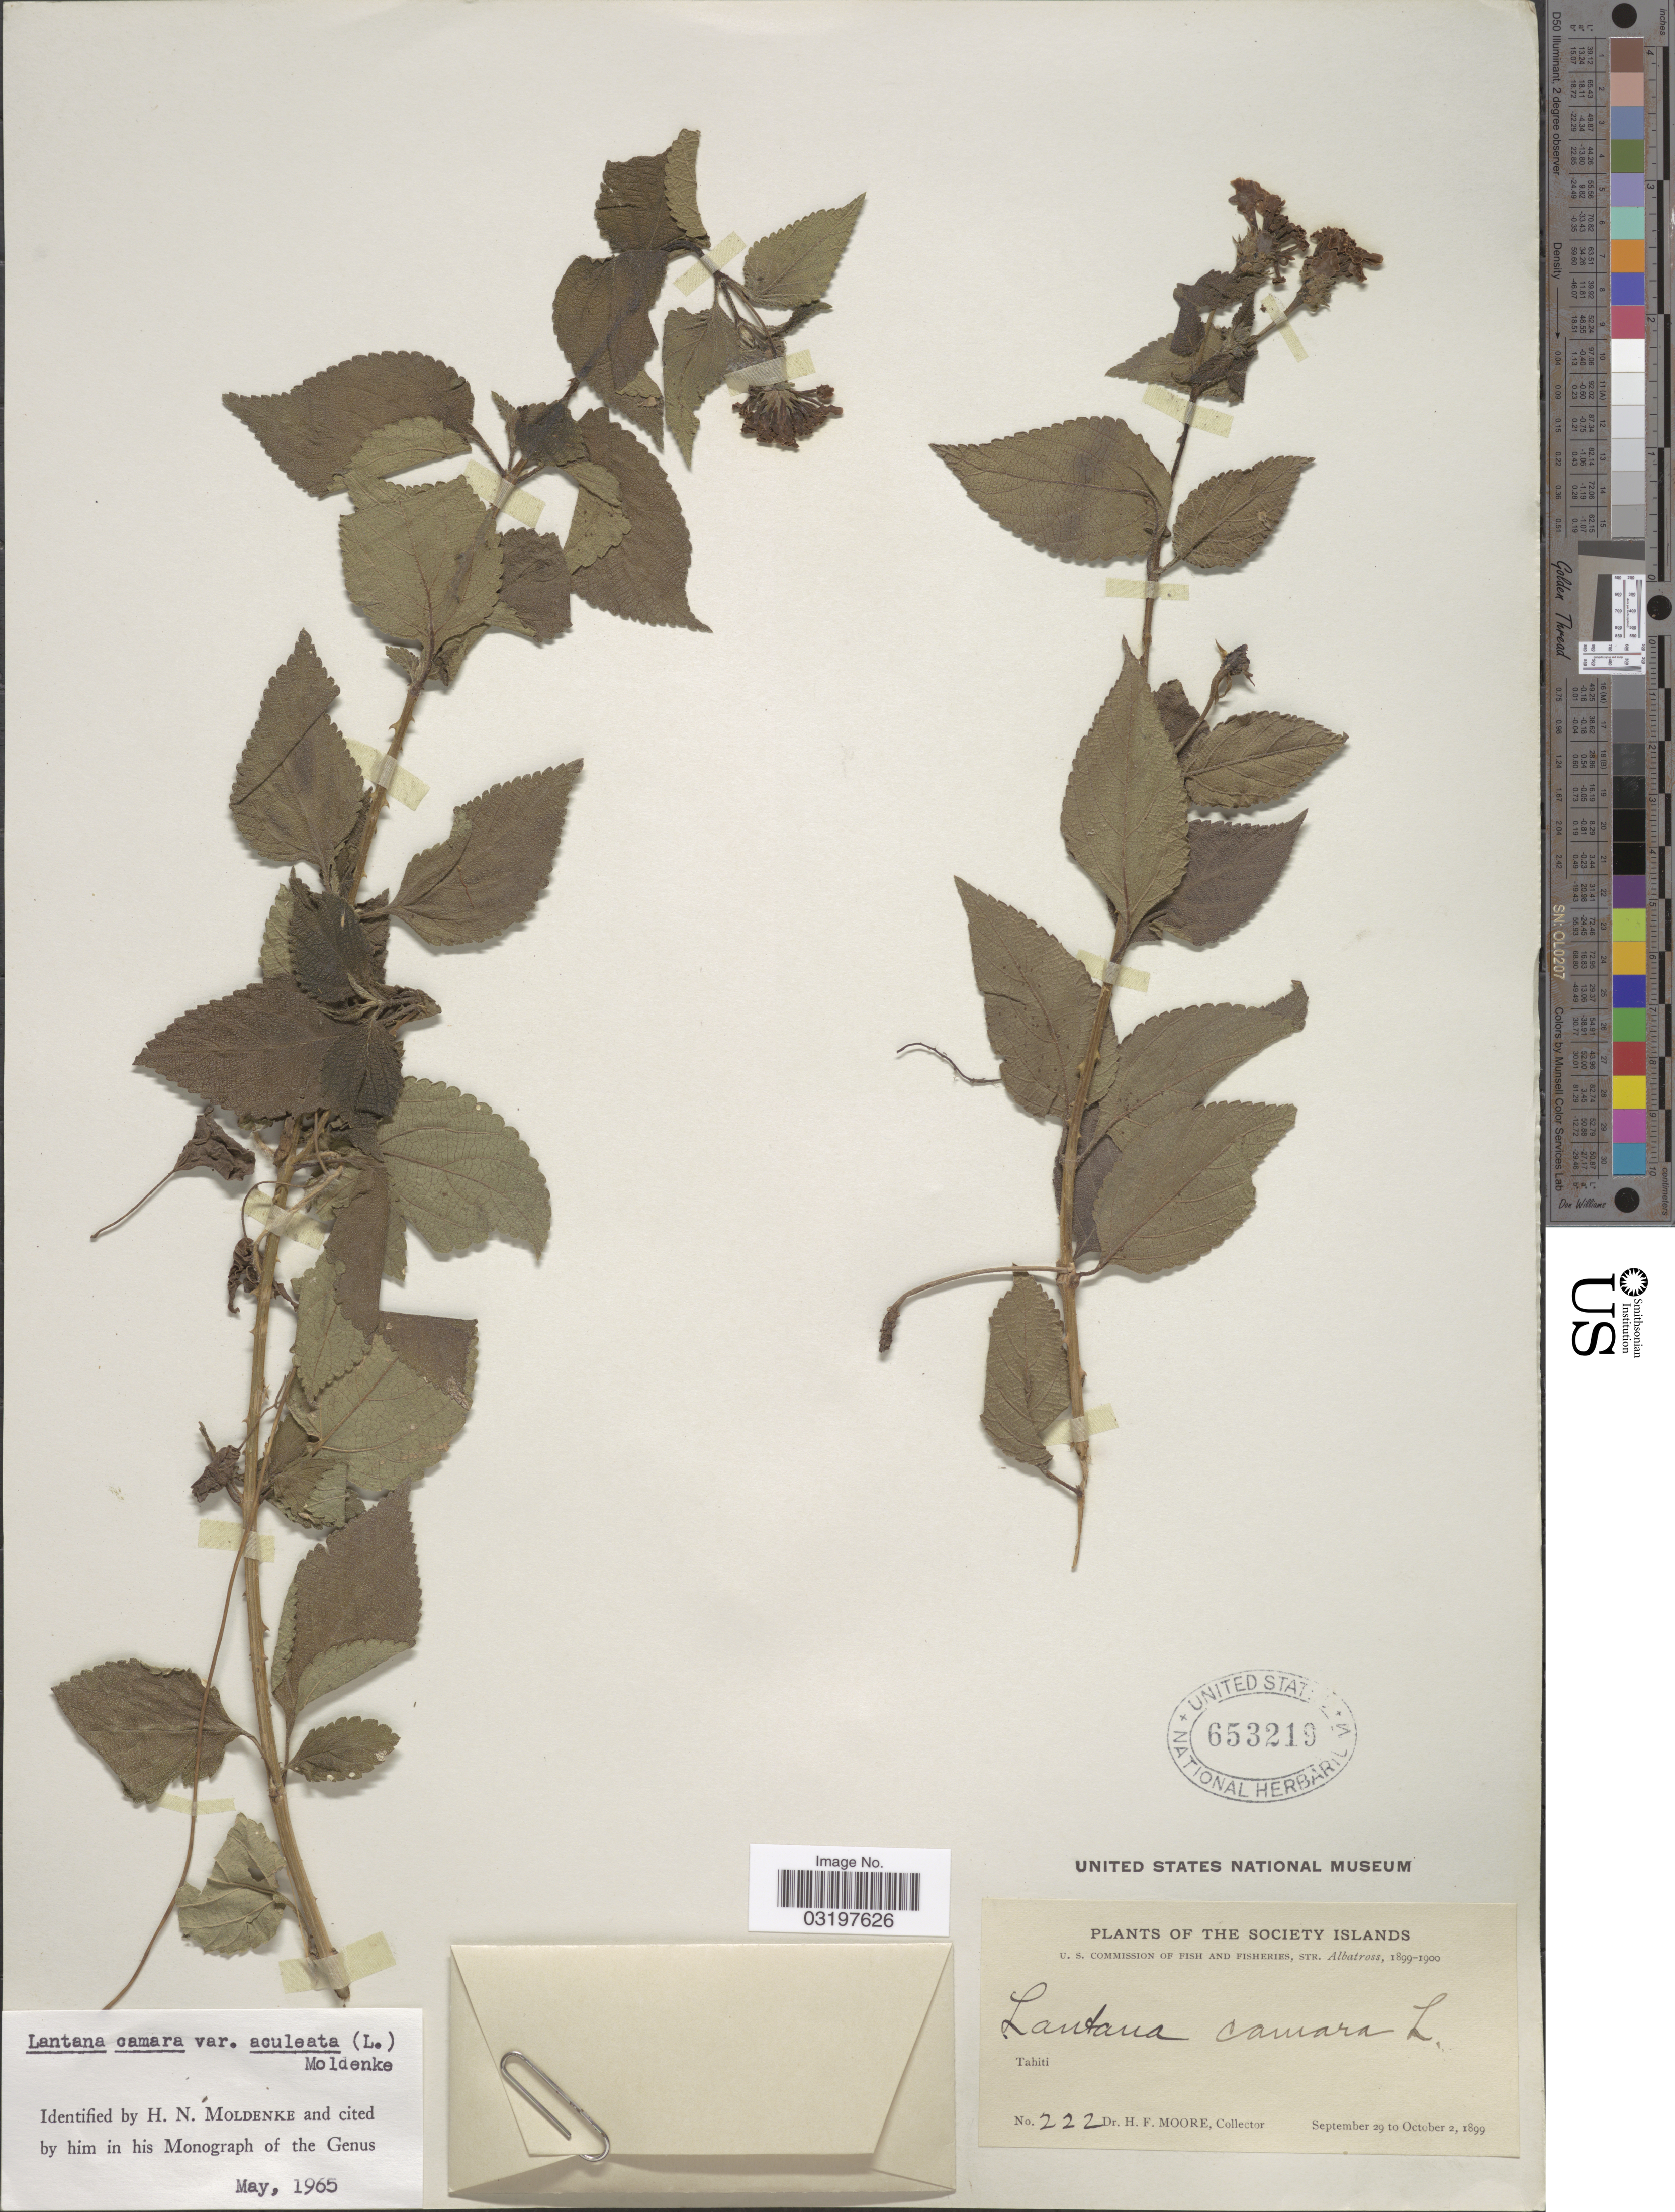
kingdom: Plantae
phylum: Tracheophyta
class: Magnoliopsida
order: Lamiales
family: Verbenaceae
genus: Lantana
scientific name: Lantana camara var. aculeata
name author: (L.) Moldenke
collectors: H. F. Moore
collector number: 222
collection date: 1899-09-29/1899-10-02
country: French Polynesia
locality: The Society Islands. Tahiti.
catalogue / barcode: US 653219